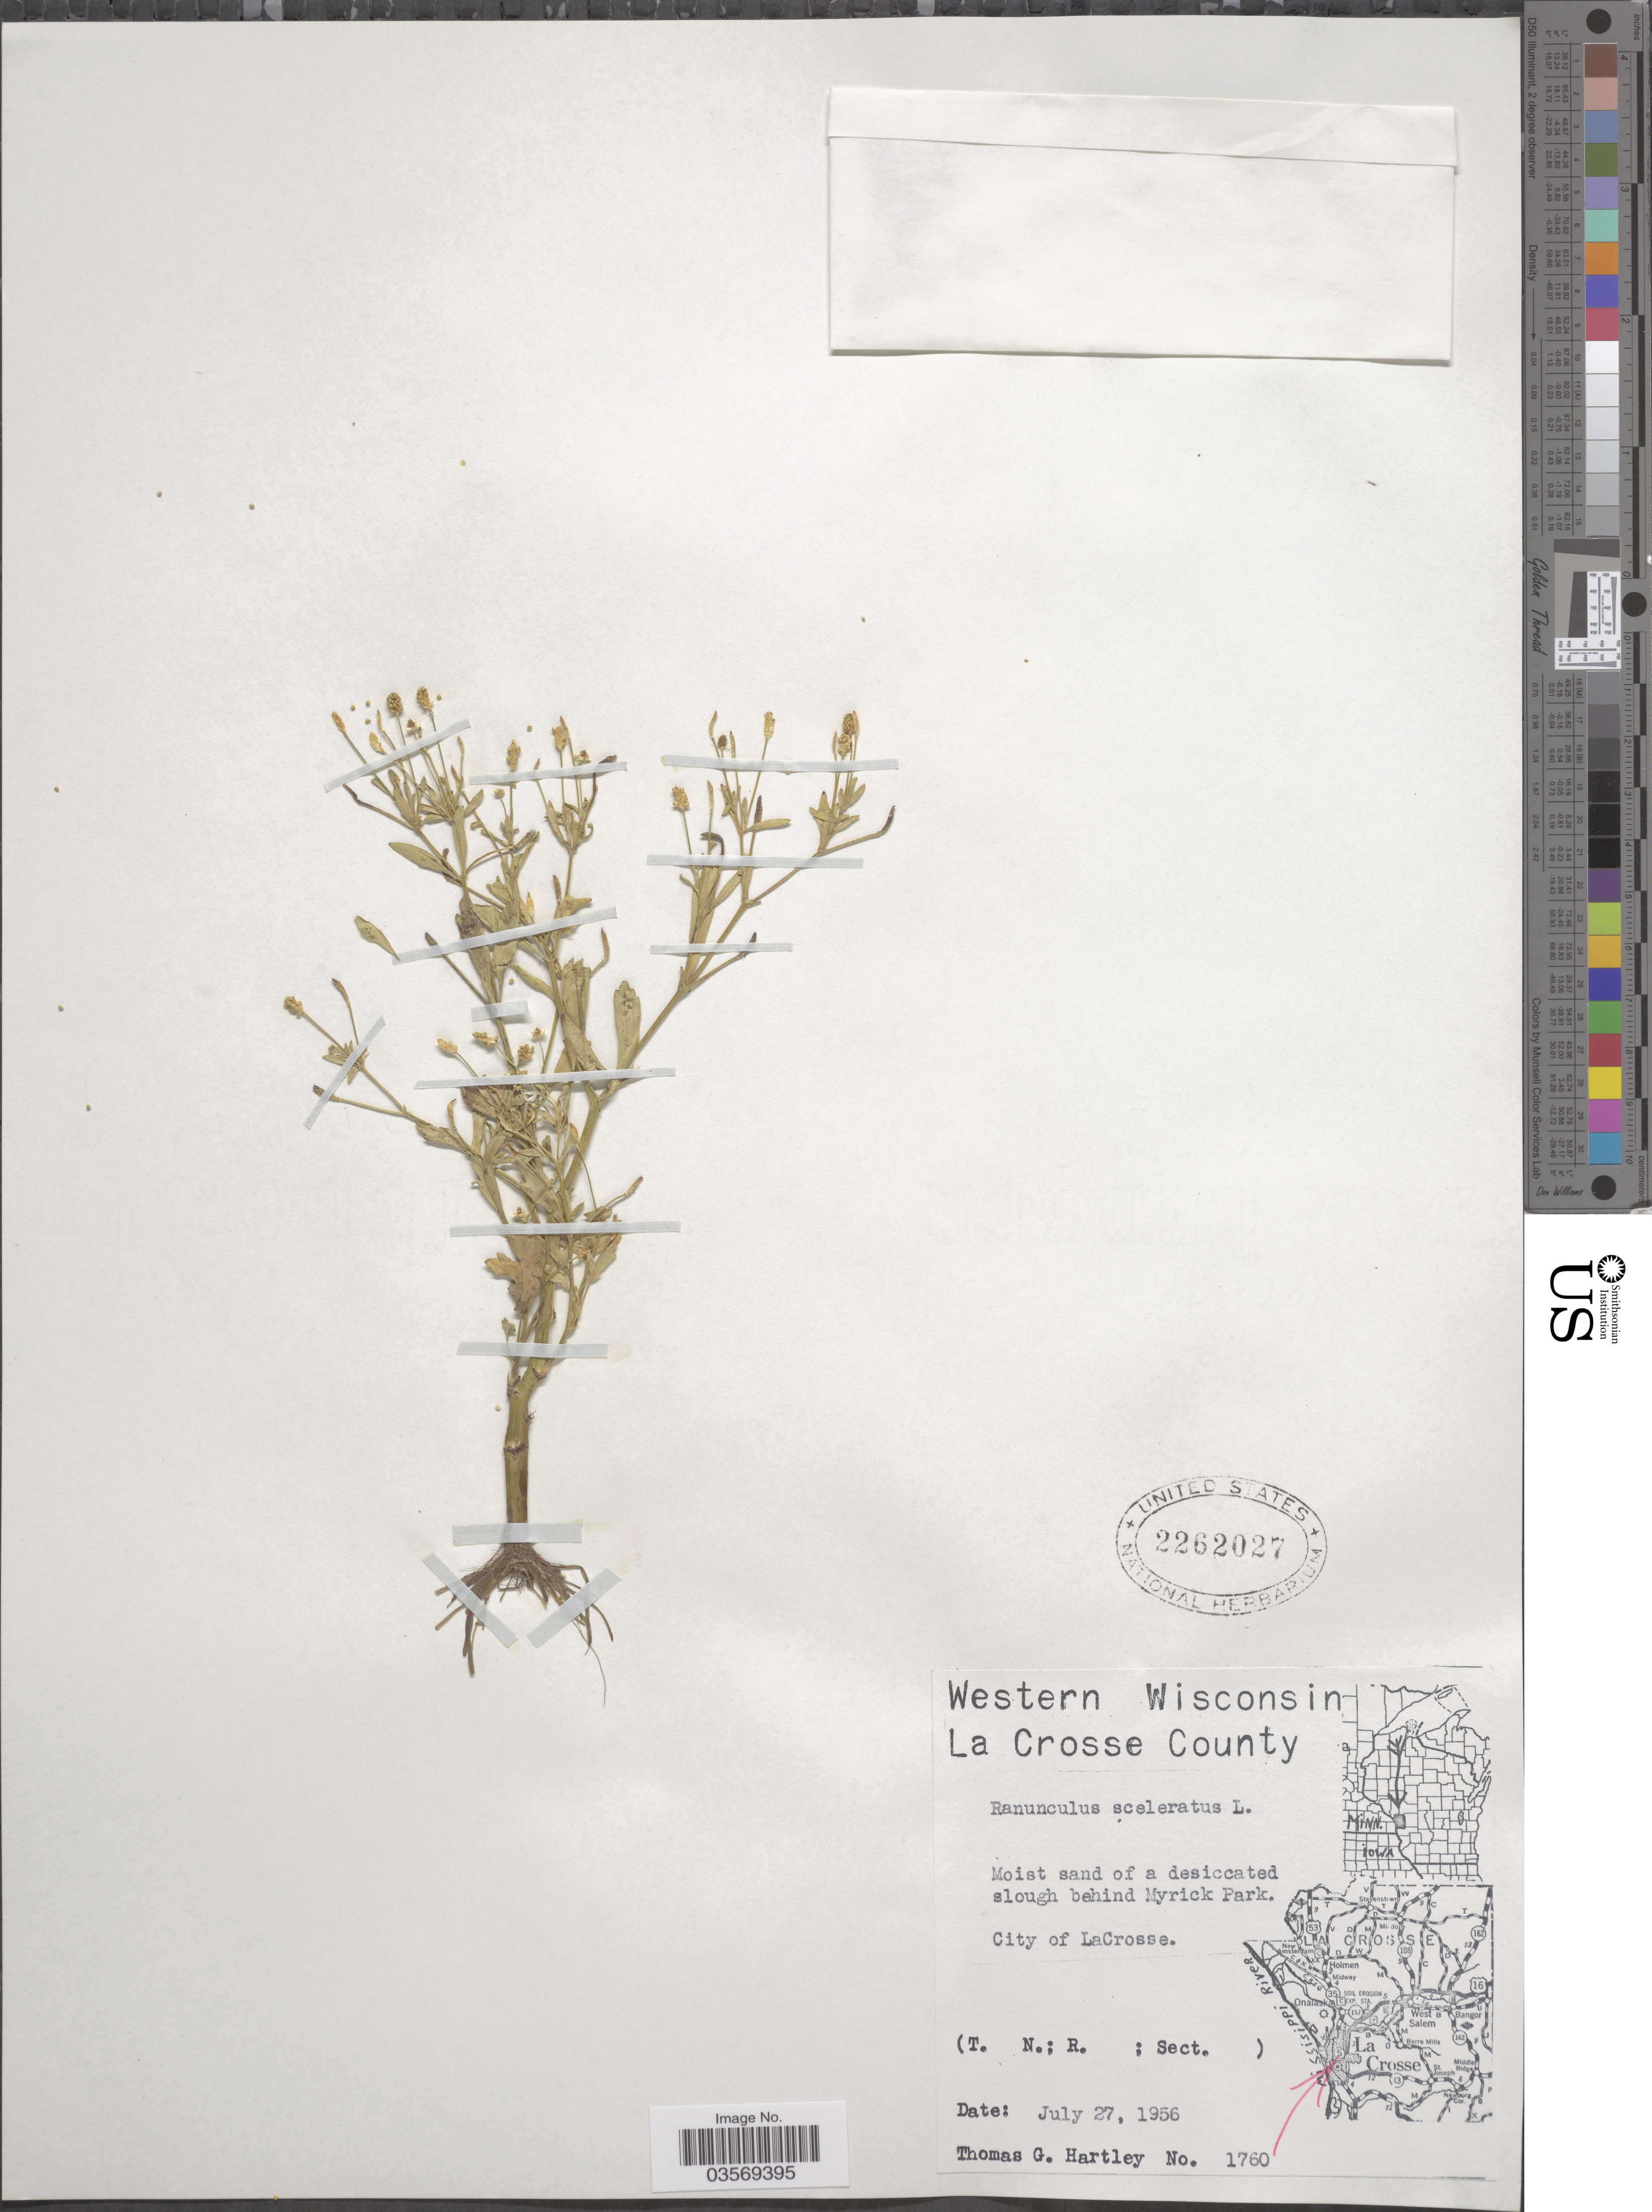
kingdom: Plantae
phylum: Tracheophyta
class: Magnoliopsida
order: Ranunculales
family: Ranunculaceae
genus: Ranunculus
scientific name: Ranunculus sceleratus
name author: L.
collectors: T. G. Hartley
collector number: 1760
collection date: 1956-07-27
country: United States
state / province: Wisconsin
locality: Western Wisconsin La Crosse County. Behind Myrick Park. City of LaCrosse.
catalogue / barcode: US 2262027